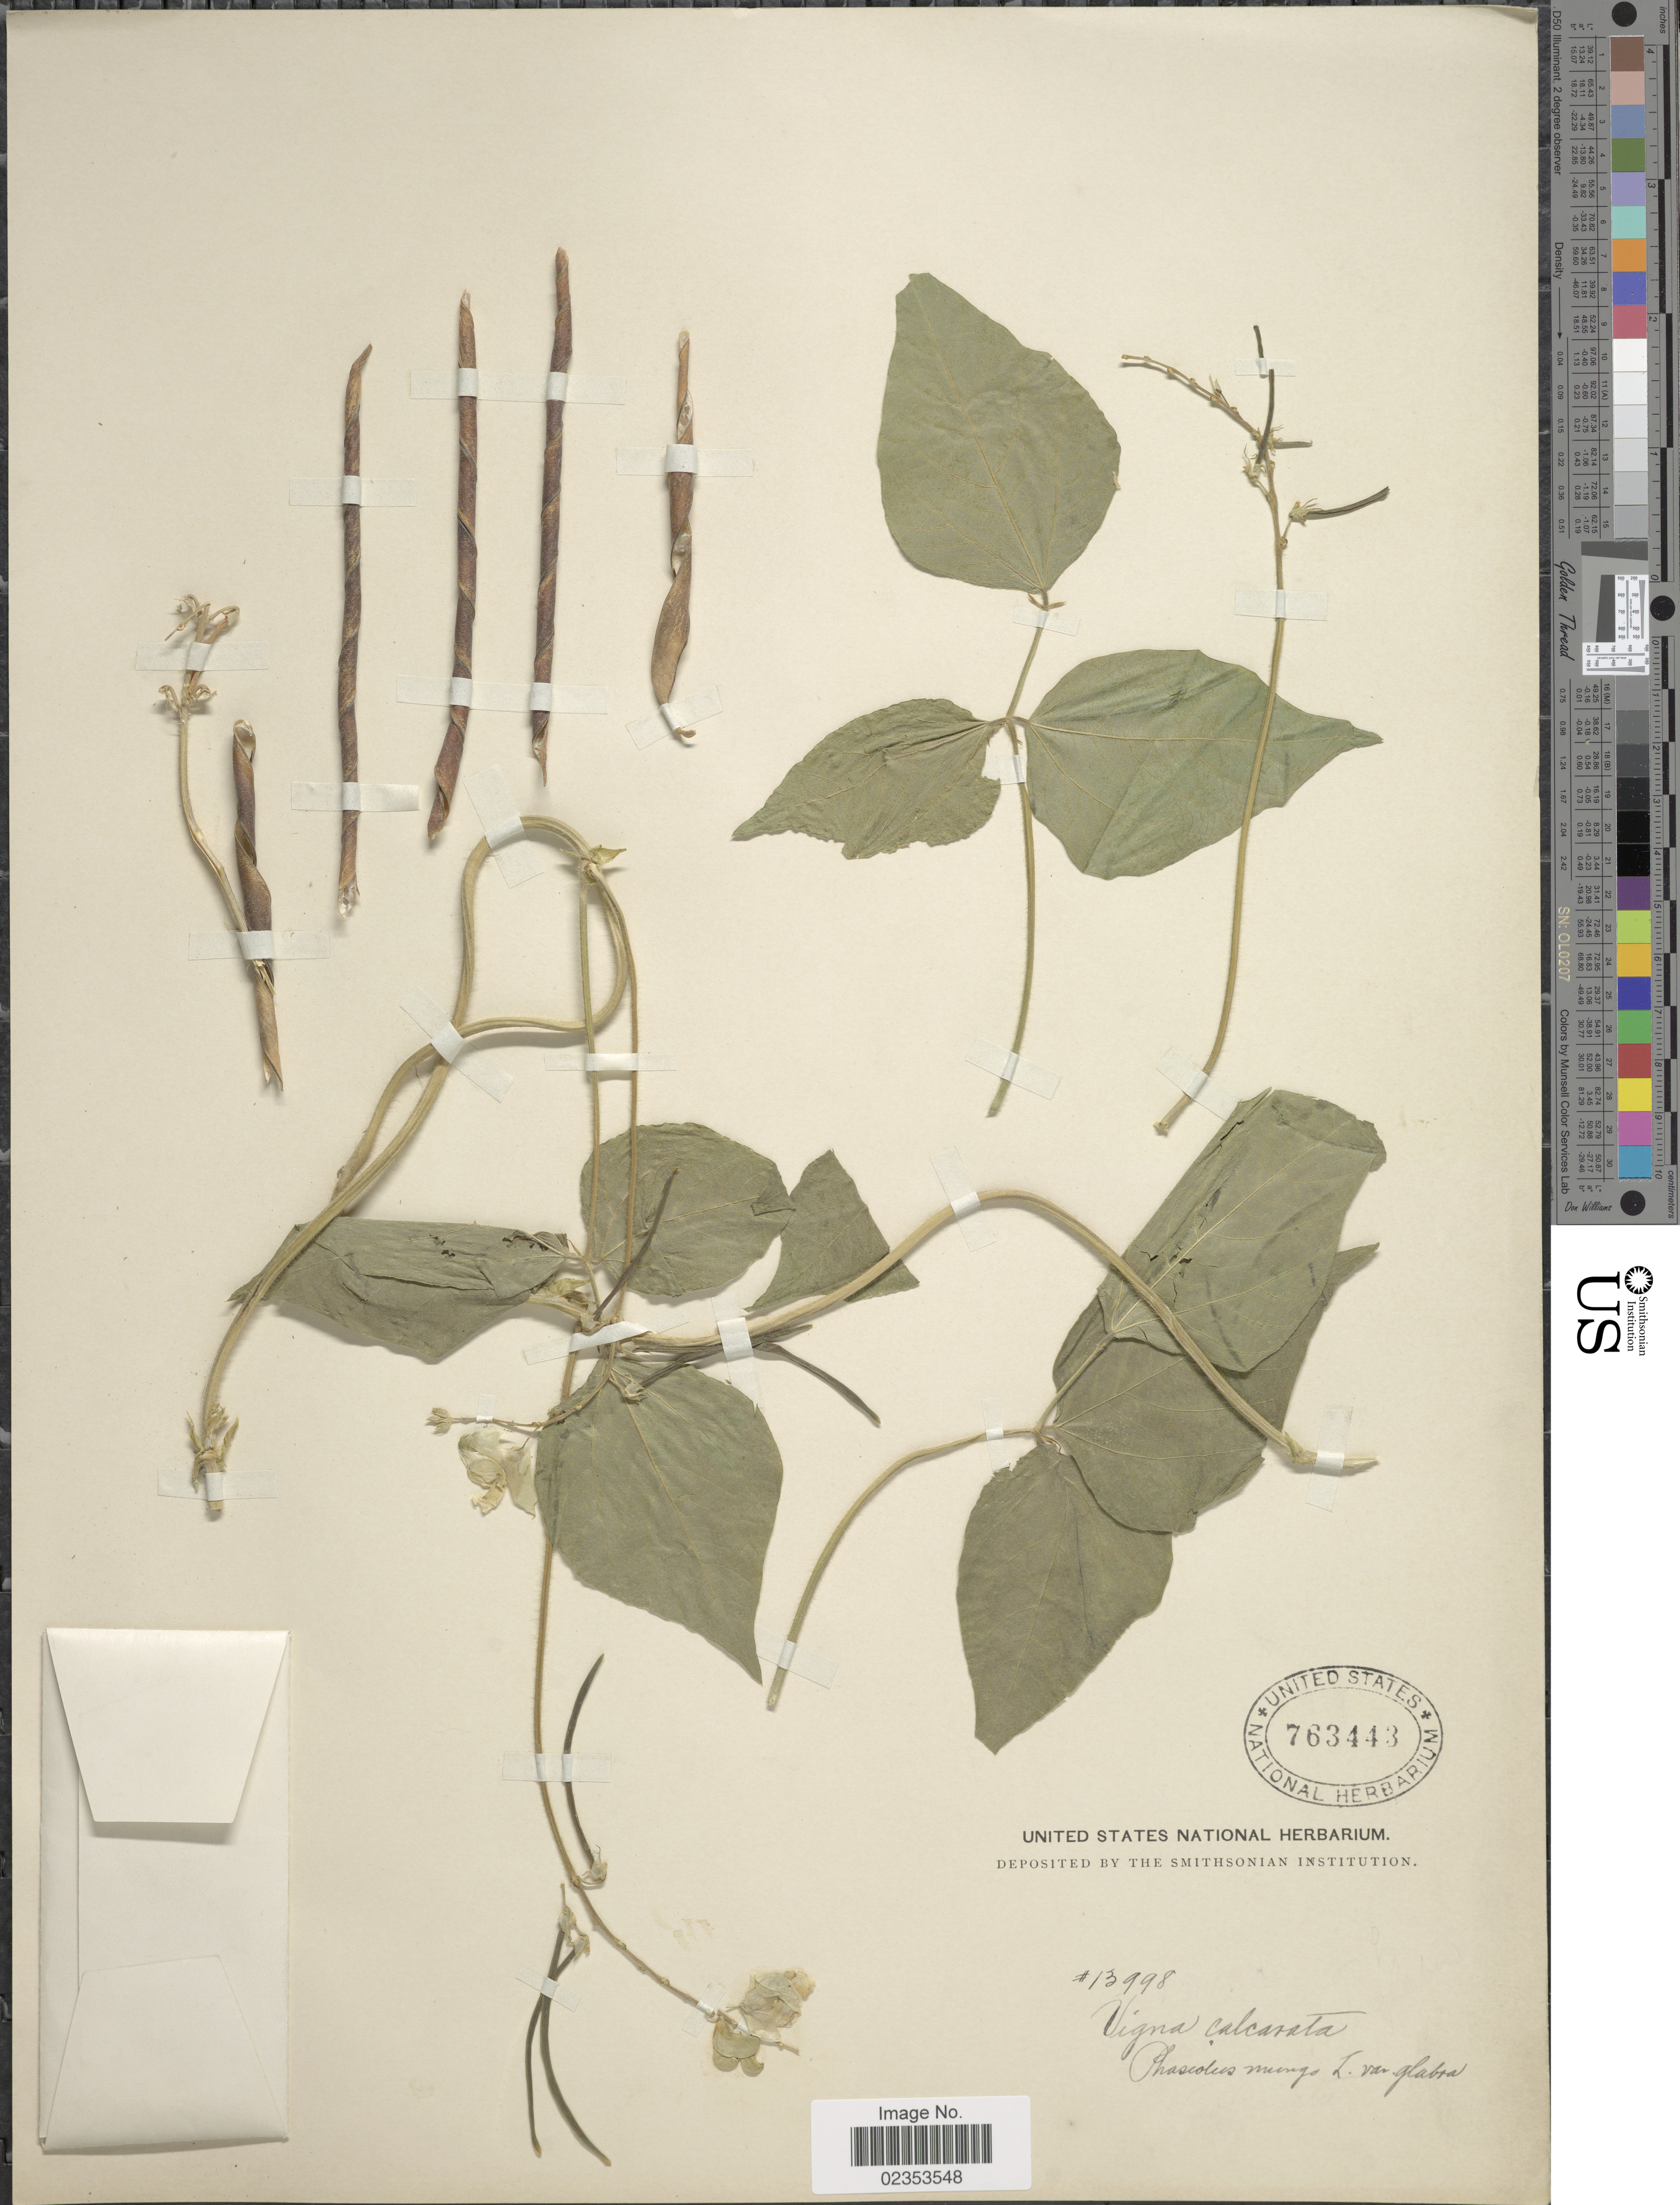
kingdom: Plantae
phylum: Tracheophyta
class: Magnoliopsida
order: Fabales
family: Fabaceae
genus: Vigna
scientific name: Vigna umbellata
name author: (Thunb.) Ohwi & H. Ohashi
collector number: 13998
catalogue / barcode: US 763443